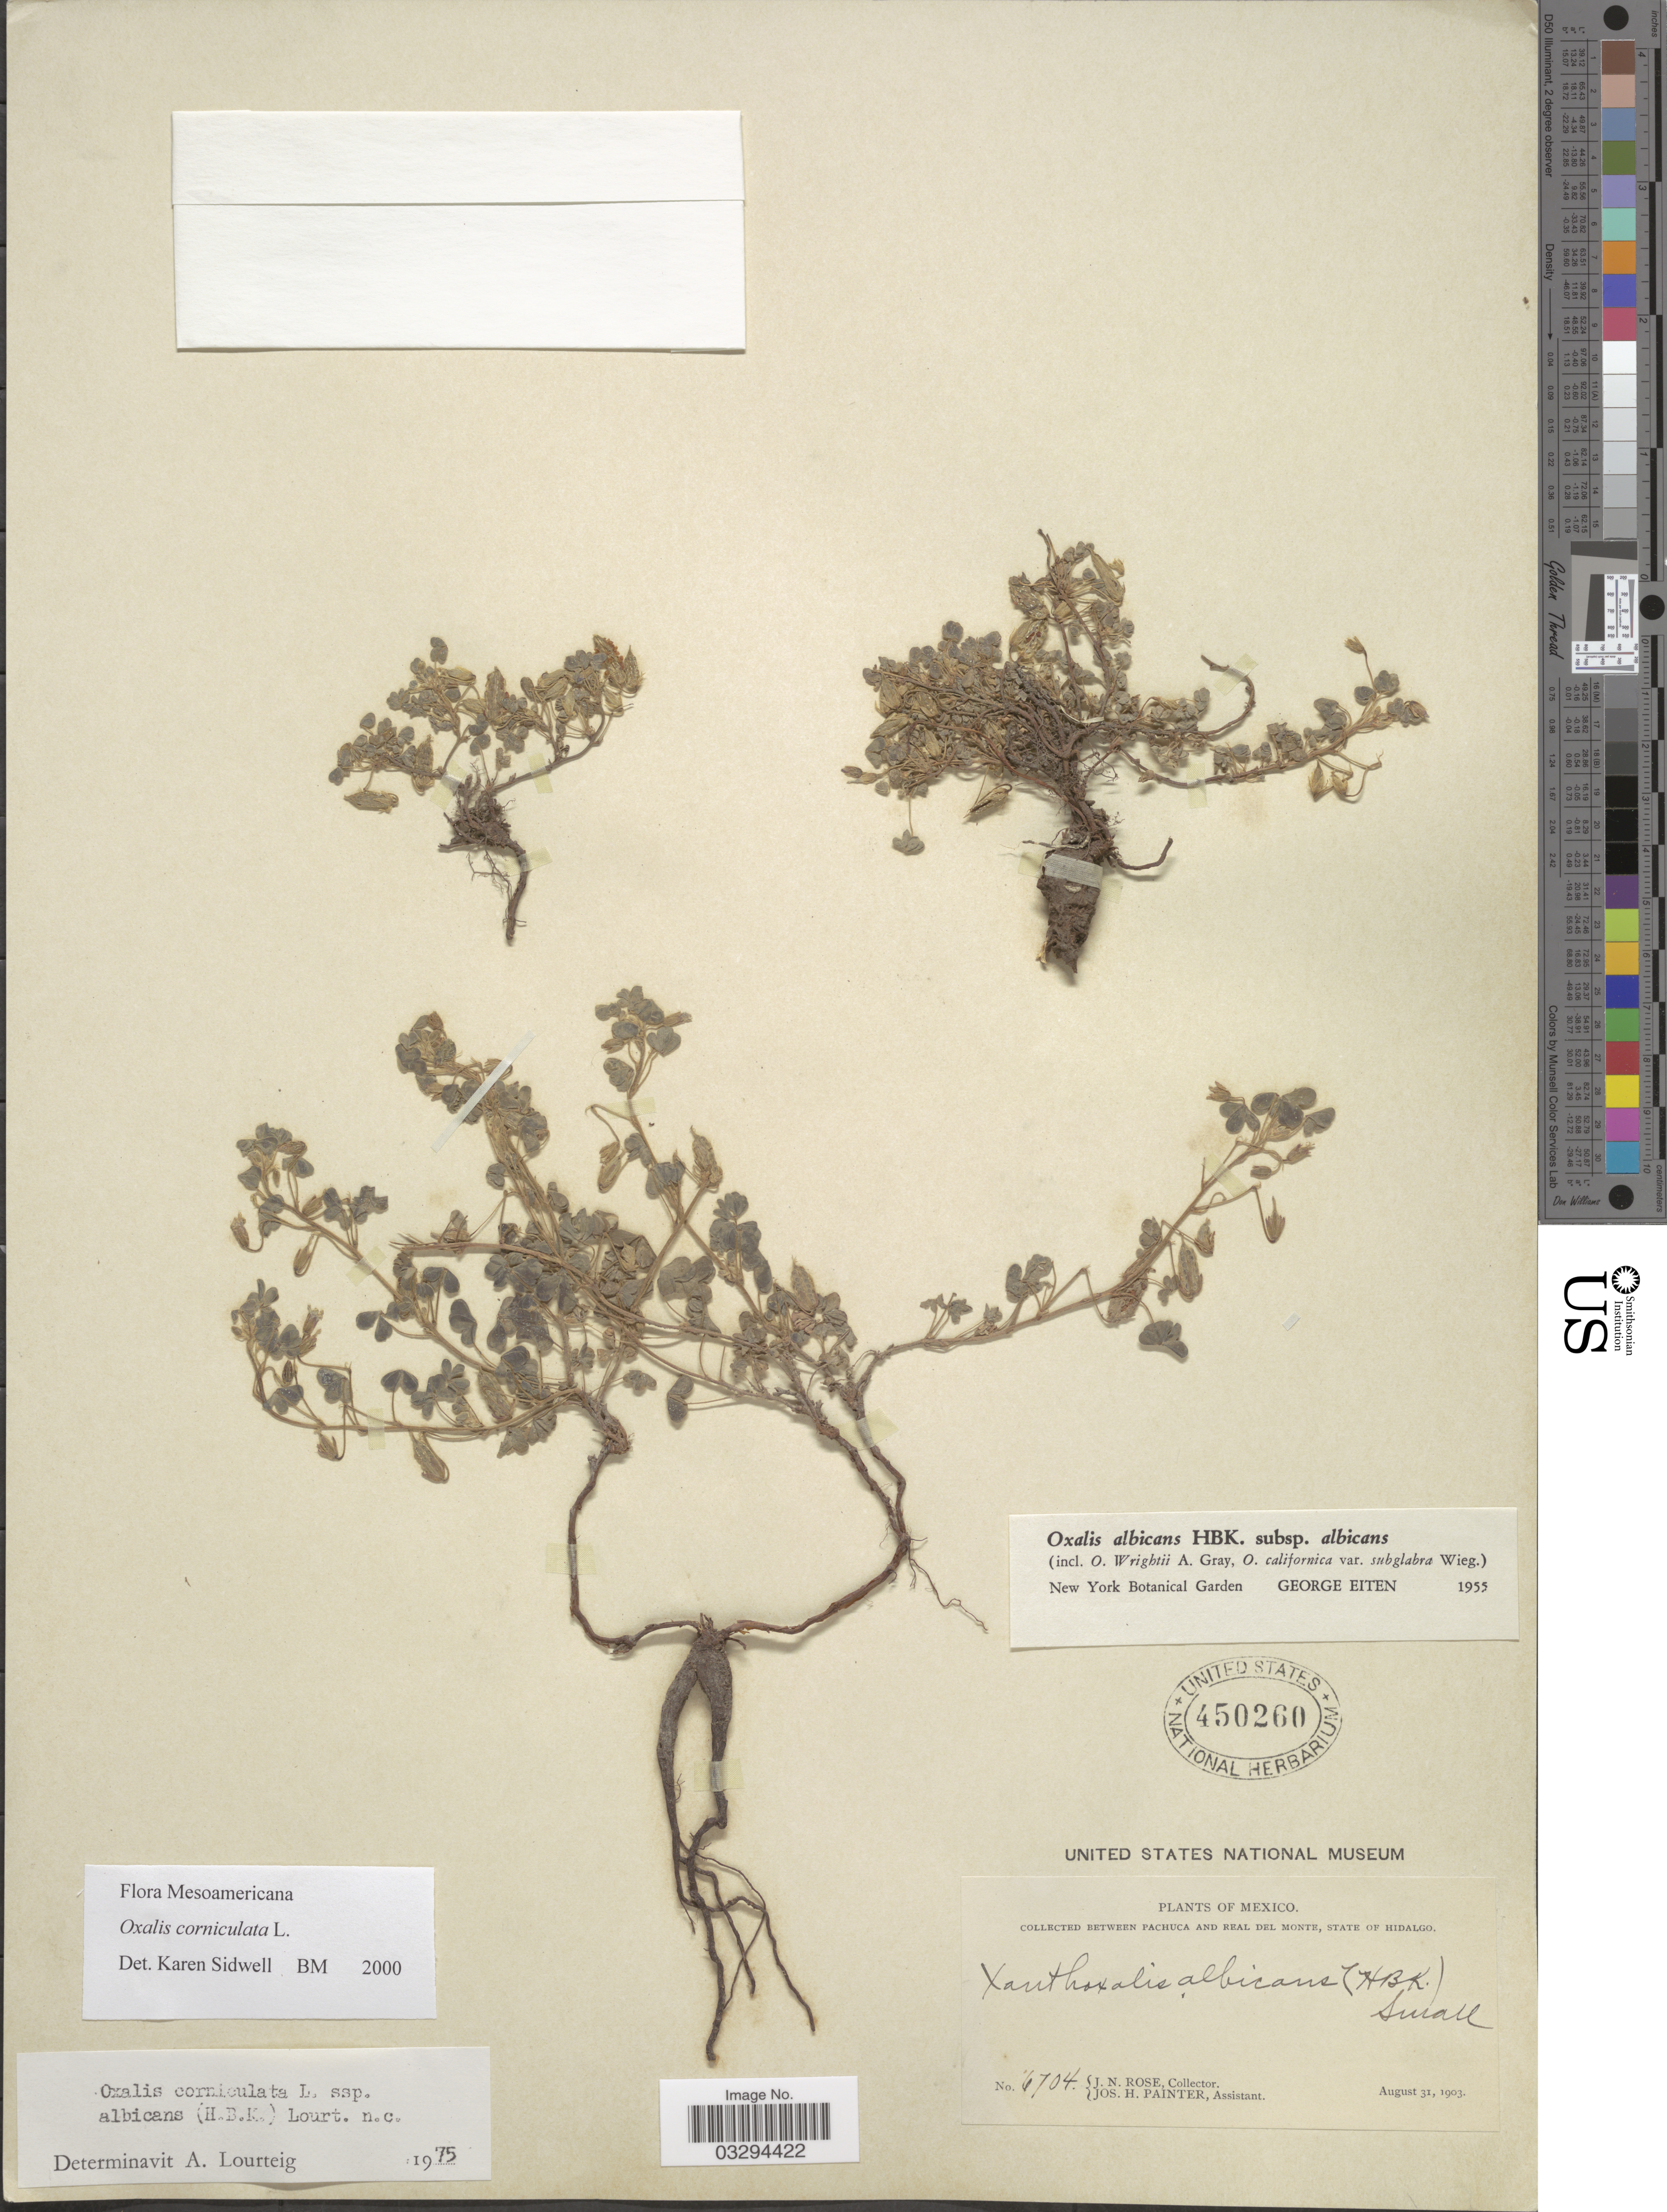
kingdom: Plantae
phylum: Tracheophyta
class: Magnoliopsida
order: Oxalidales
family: Oxalidaceae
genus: Oxalis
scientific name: Oxalis corniculata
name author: L.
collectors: J. N. Rose & J. H. Painter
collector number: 6704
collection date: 1903-08-31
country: Mexico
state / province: Hidalgo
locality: Between Pachuca and Real del Monte.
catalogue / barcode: US 450260